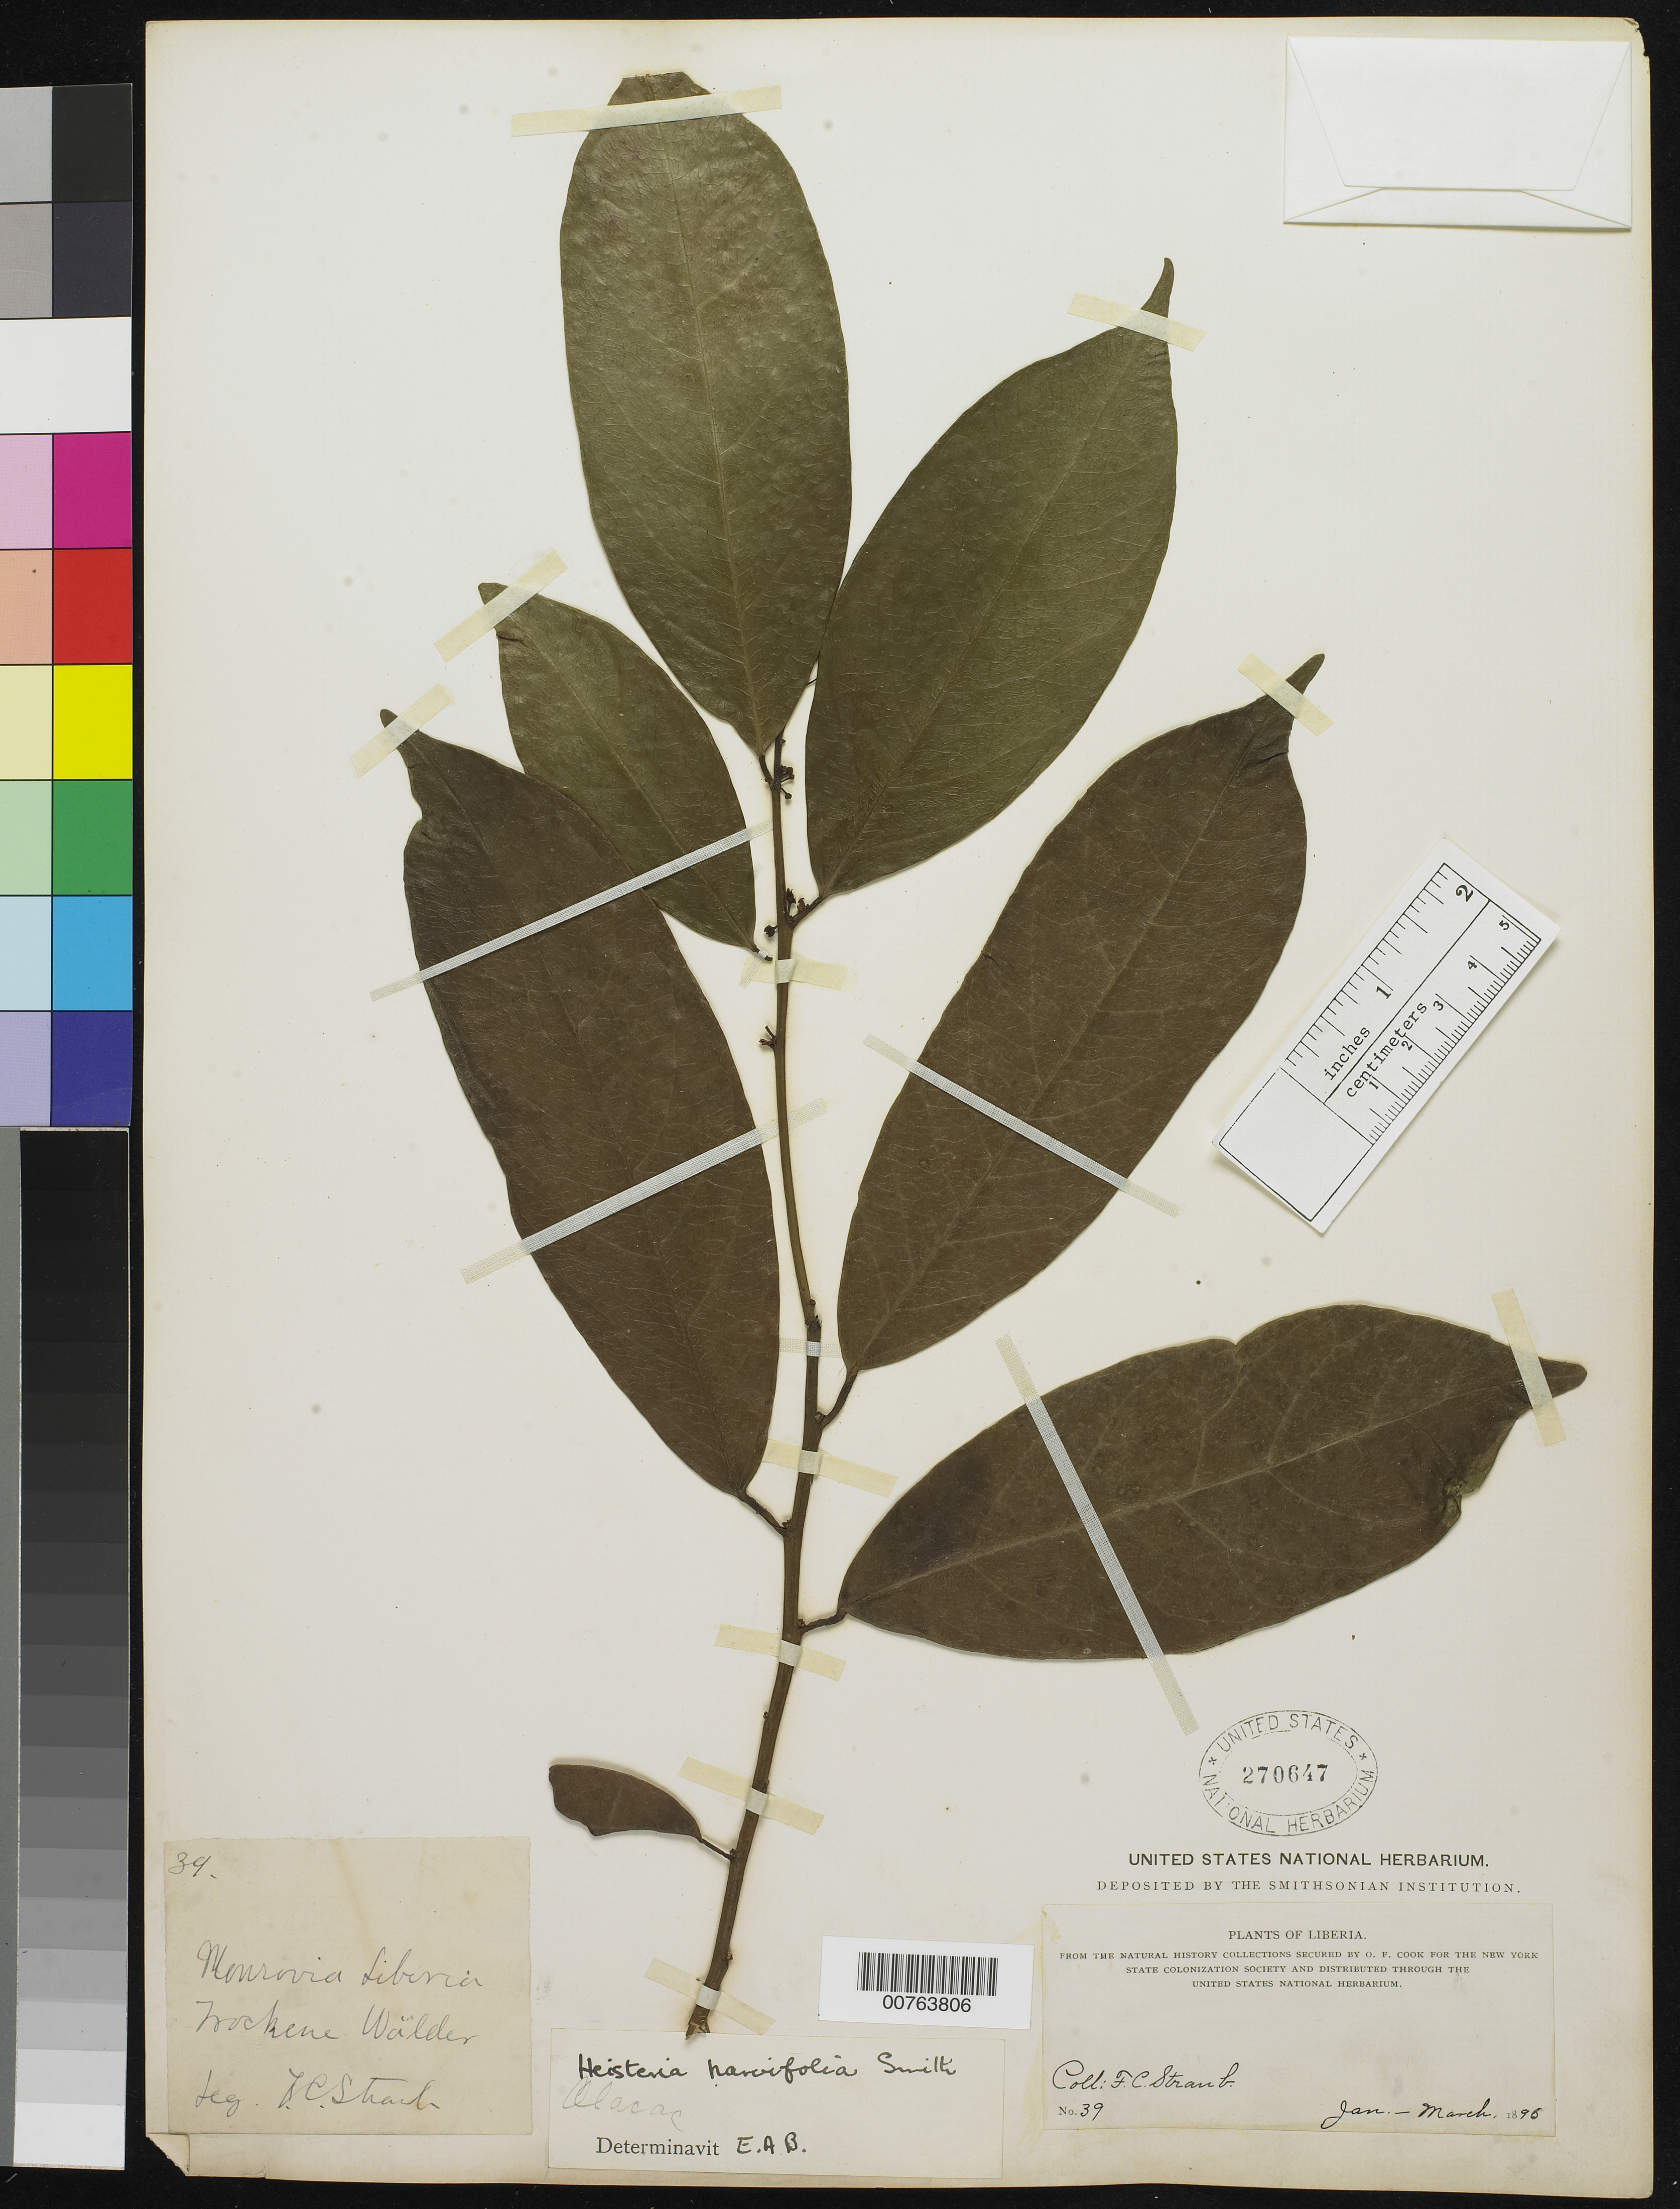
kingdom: Plantae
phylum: Tracheophyta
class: Magnoliopsida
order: Santalales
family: Erythropalaceae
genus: Heisteria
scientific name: Heisteria parvifolia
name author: Sm.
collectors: F. Straub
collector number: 39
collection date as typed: Jan 1896 to -- Mar 1896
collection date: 1896-01/1896-03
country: Liberia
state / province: Montserrado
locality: Monrovia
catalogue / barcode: US 270647